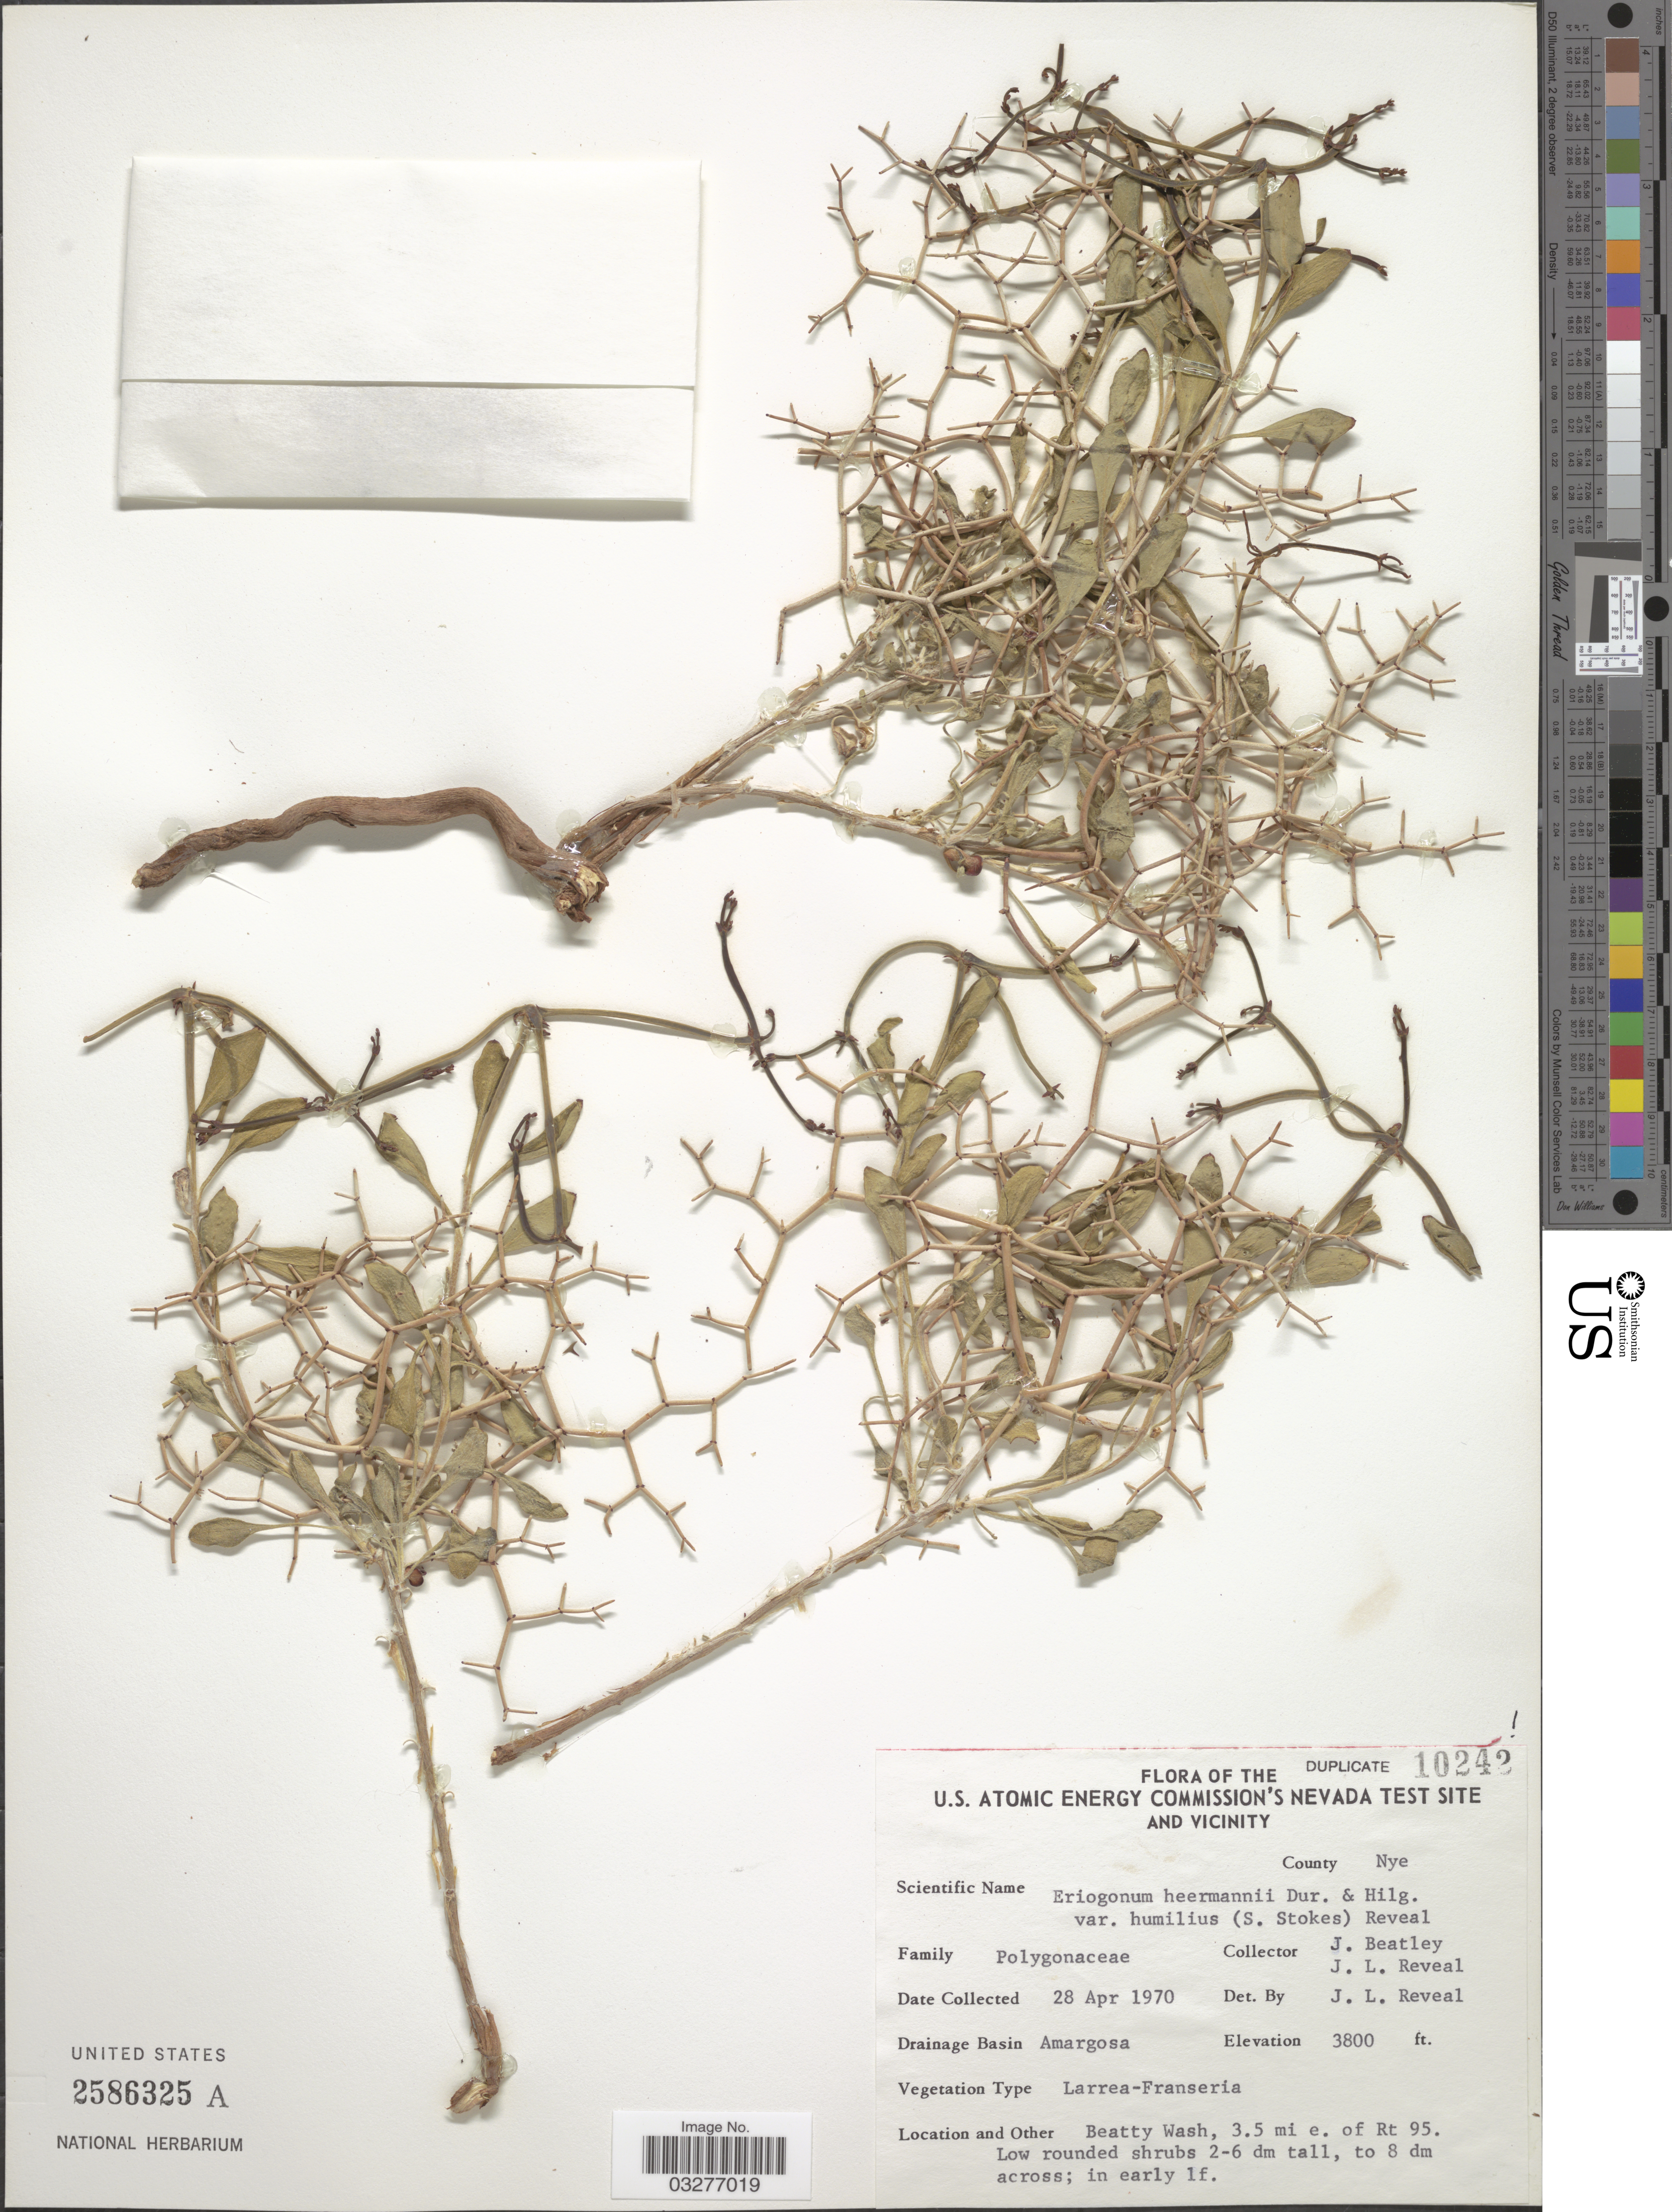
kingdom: Plantae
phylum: Tracheophyta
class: Magnoliopsida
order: Caryophyllales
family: Polygonaceae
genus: Eriogonum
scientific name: Eriogonum heermannii var. humilius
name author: (S. Stokes) Reveal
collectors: J. C. Beatley & J. L. Reveal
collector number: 10242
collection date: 1970-04-28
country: United States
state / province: Nevada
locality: U.S. Atomic Energy Commission's Nevada Test Site and Vicinity. County Nye. Drainage Basin Amargosa. Beatty Wash, 3.5 mi e. of Rt 95.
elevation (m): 1158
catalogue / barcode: US 2586325A